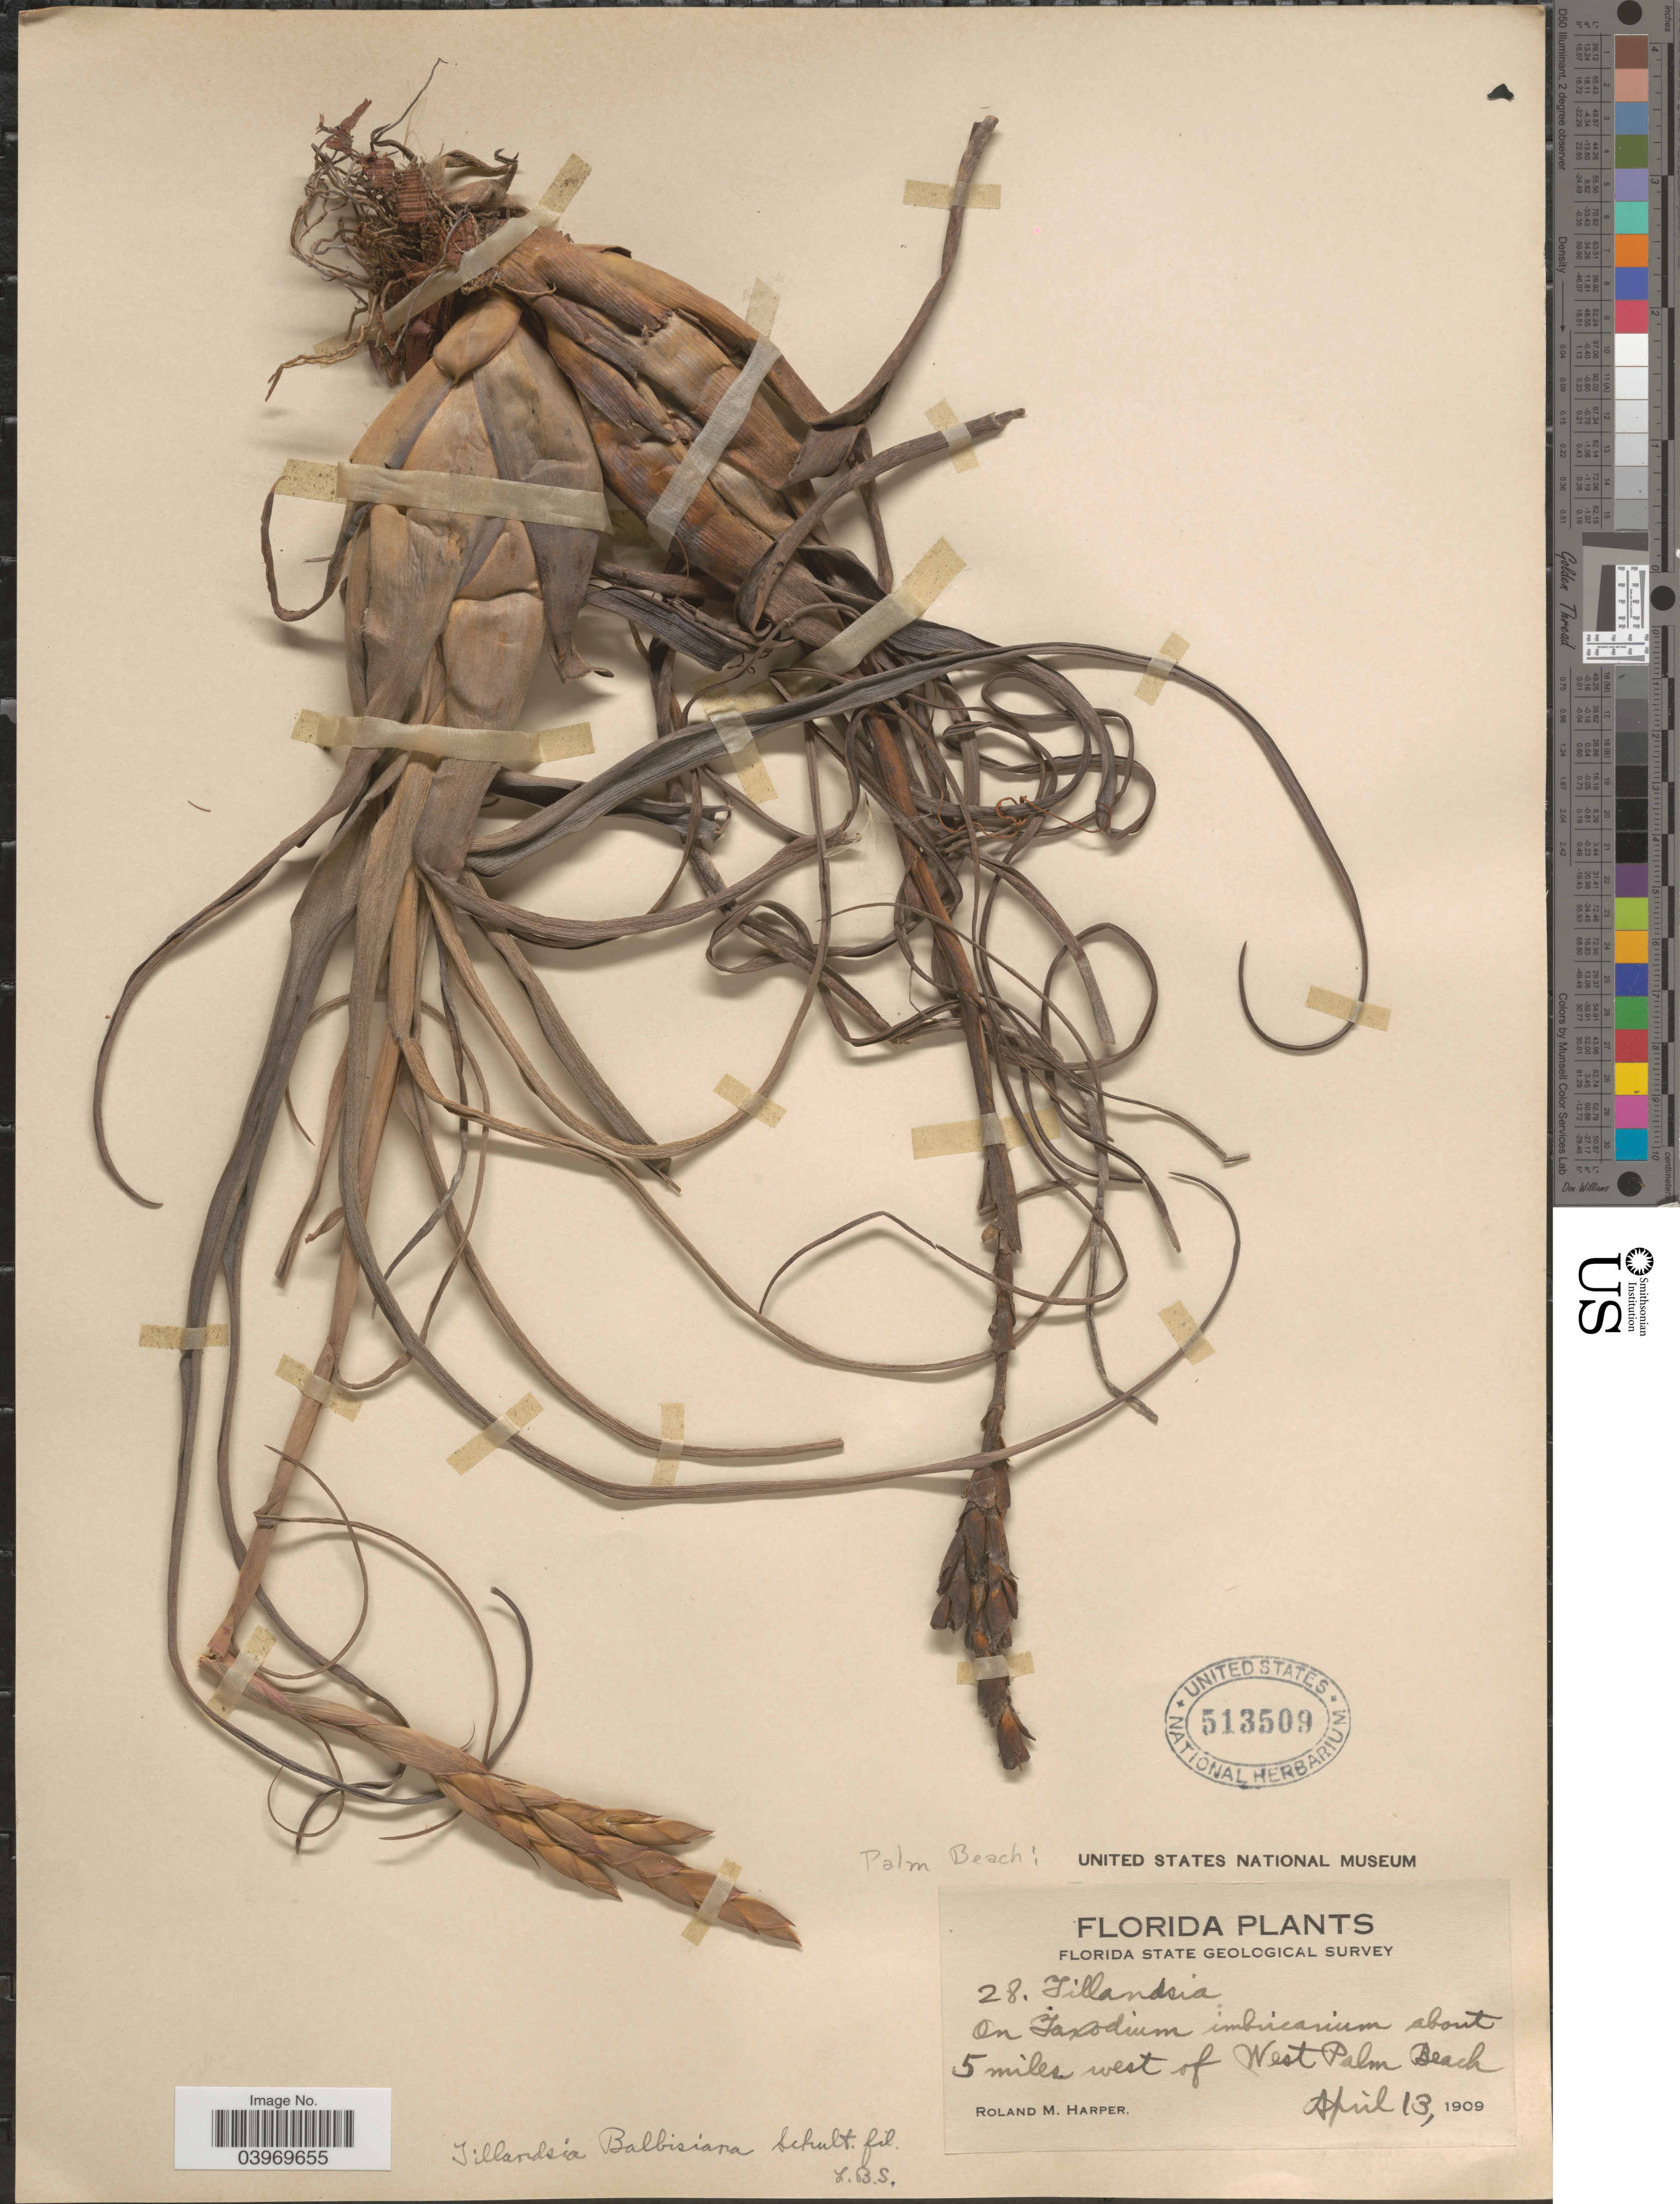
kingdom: Plantae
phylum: Tracheophyta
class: Liliopsida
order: Poales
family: Bromeliaceae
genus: Tillandsia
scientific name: Tillandsia balbisiana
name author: Schult. f.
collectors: R. M. Harper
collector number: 28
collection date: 1909-04-13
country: United States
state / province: Florida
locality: About 5 miles west of West Palm Beach. Palm Beach.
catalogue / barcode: US 513509